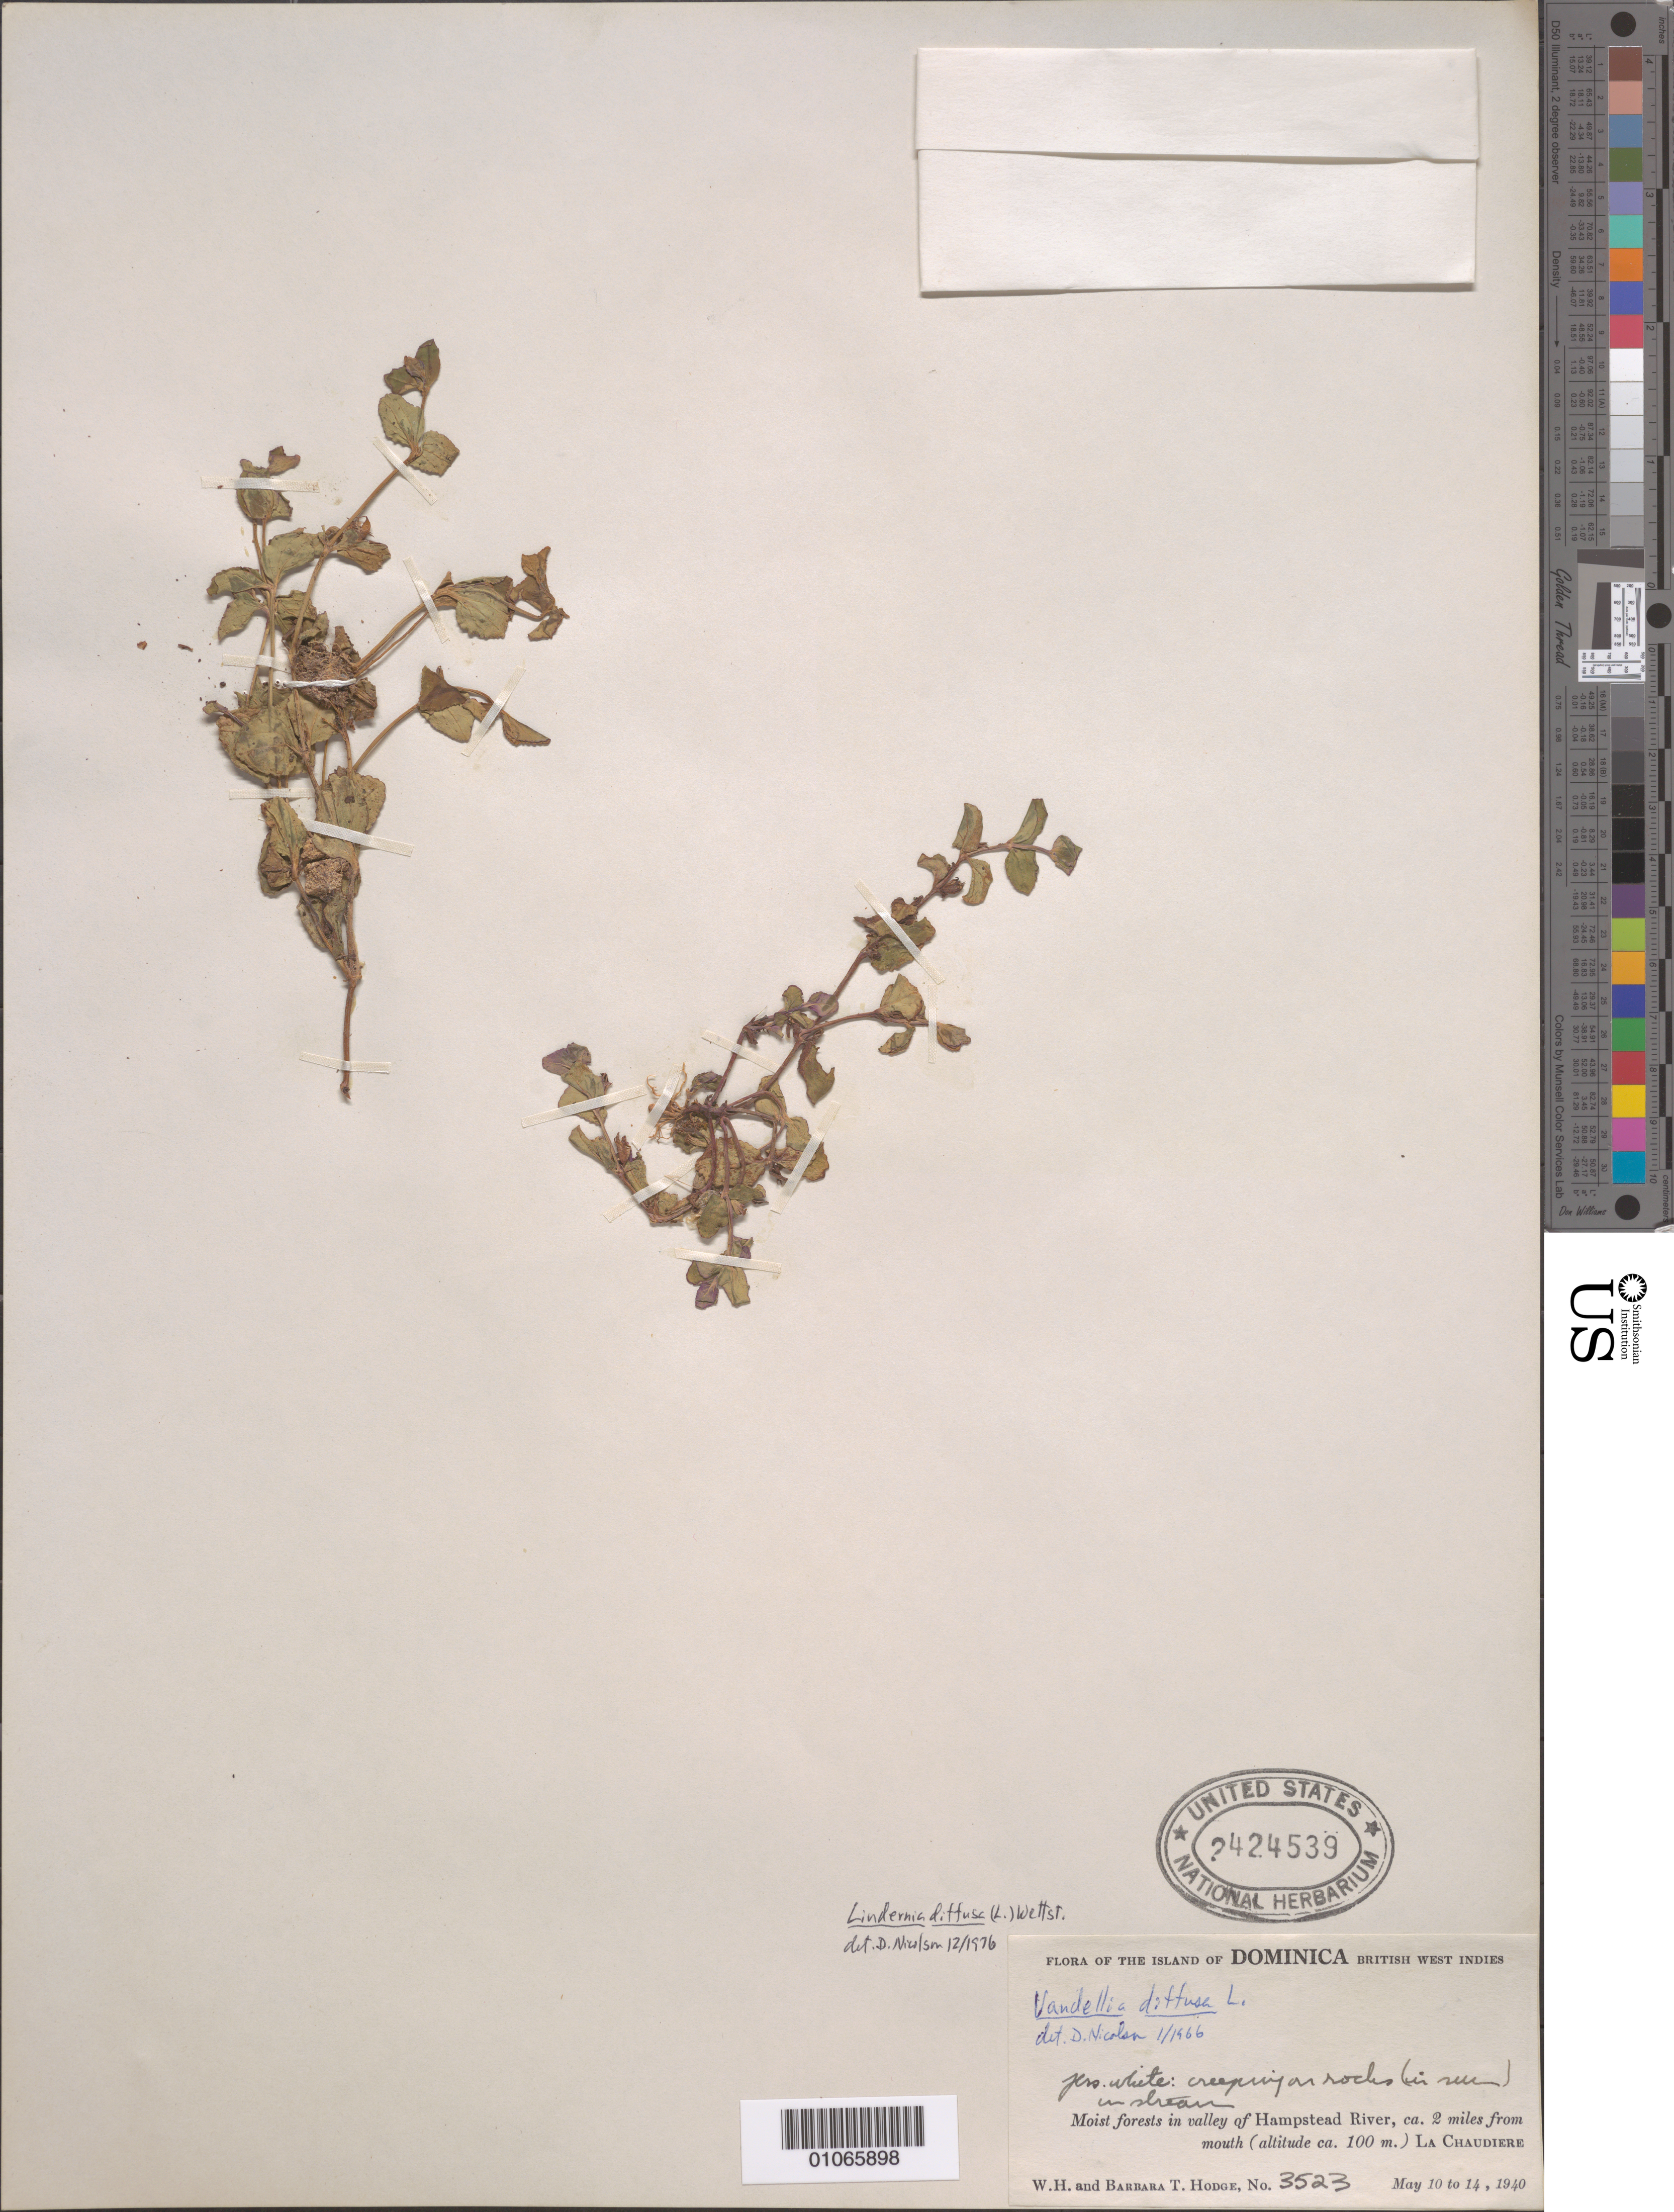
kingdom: Plantae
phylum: Tracheophyta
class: Magnoliopsida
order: Lamiales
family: Linderniaceae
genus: Lindernia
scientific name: Lindernia diffusa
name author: (L.) Wettst.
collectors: W. Hodge & B. Hodge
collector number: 3523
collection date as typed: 10 May 1940 to 14 May 1940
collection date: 1940-05-10/1940-05-14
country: Dominica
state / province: St. Andrew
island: Dominica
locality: Moist forests in valley of Hampstead River, ca. 2 miles from mouth, creeping on rocks in river.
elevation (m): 100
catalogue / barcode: US 2424539